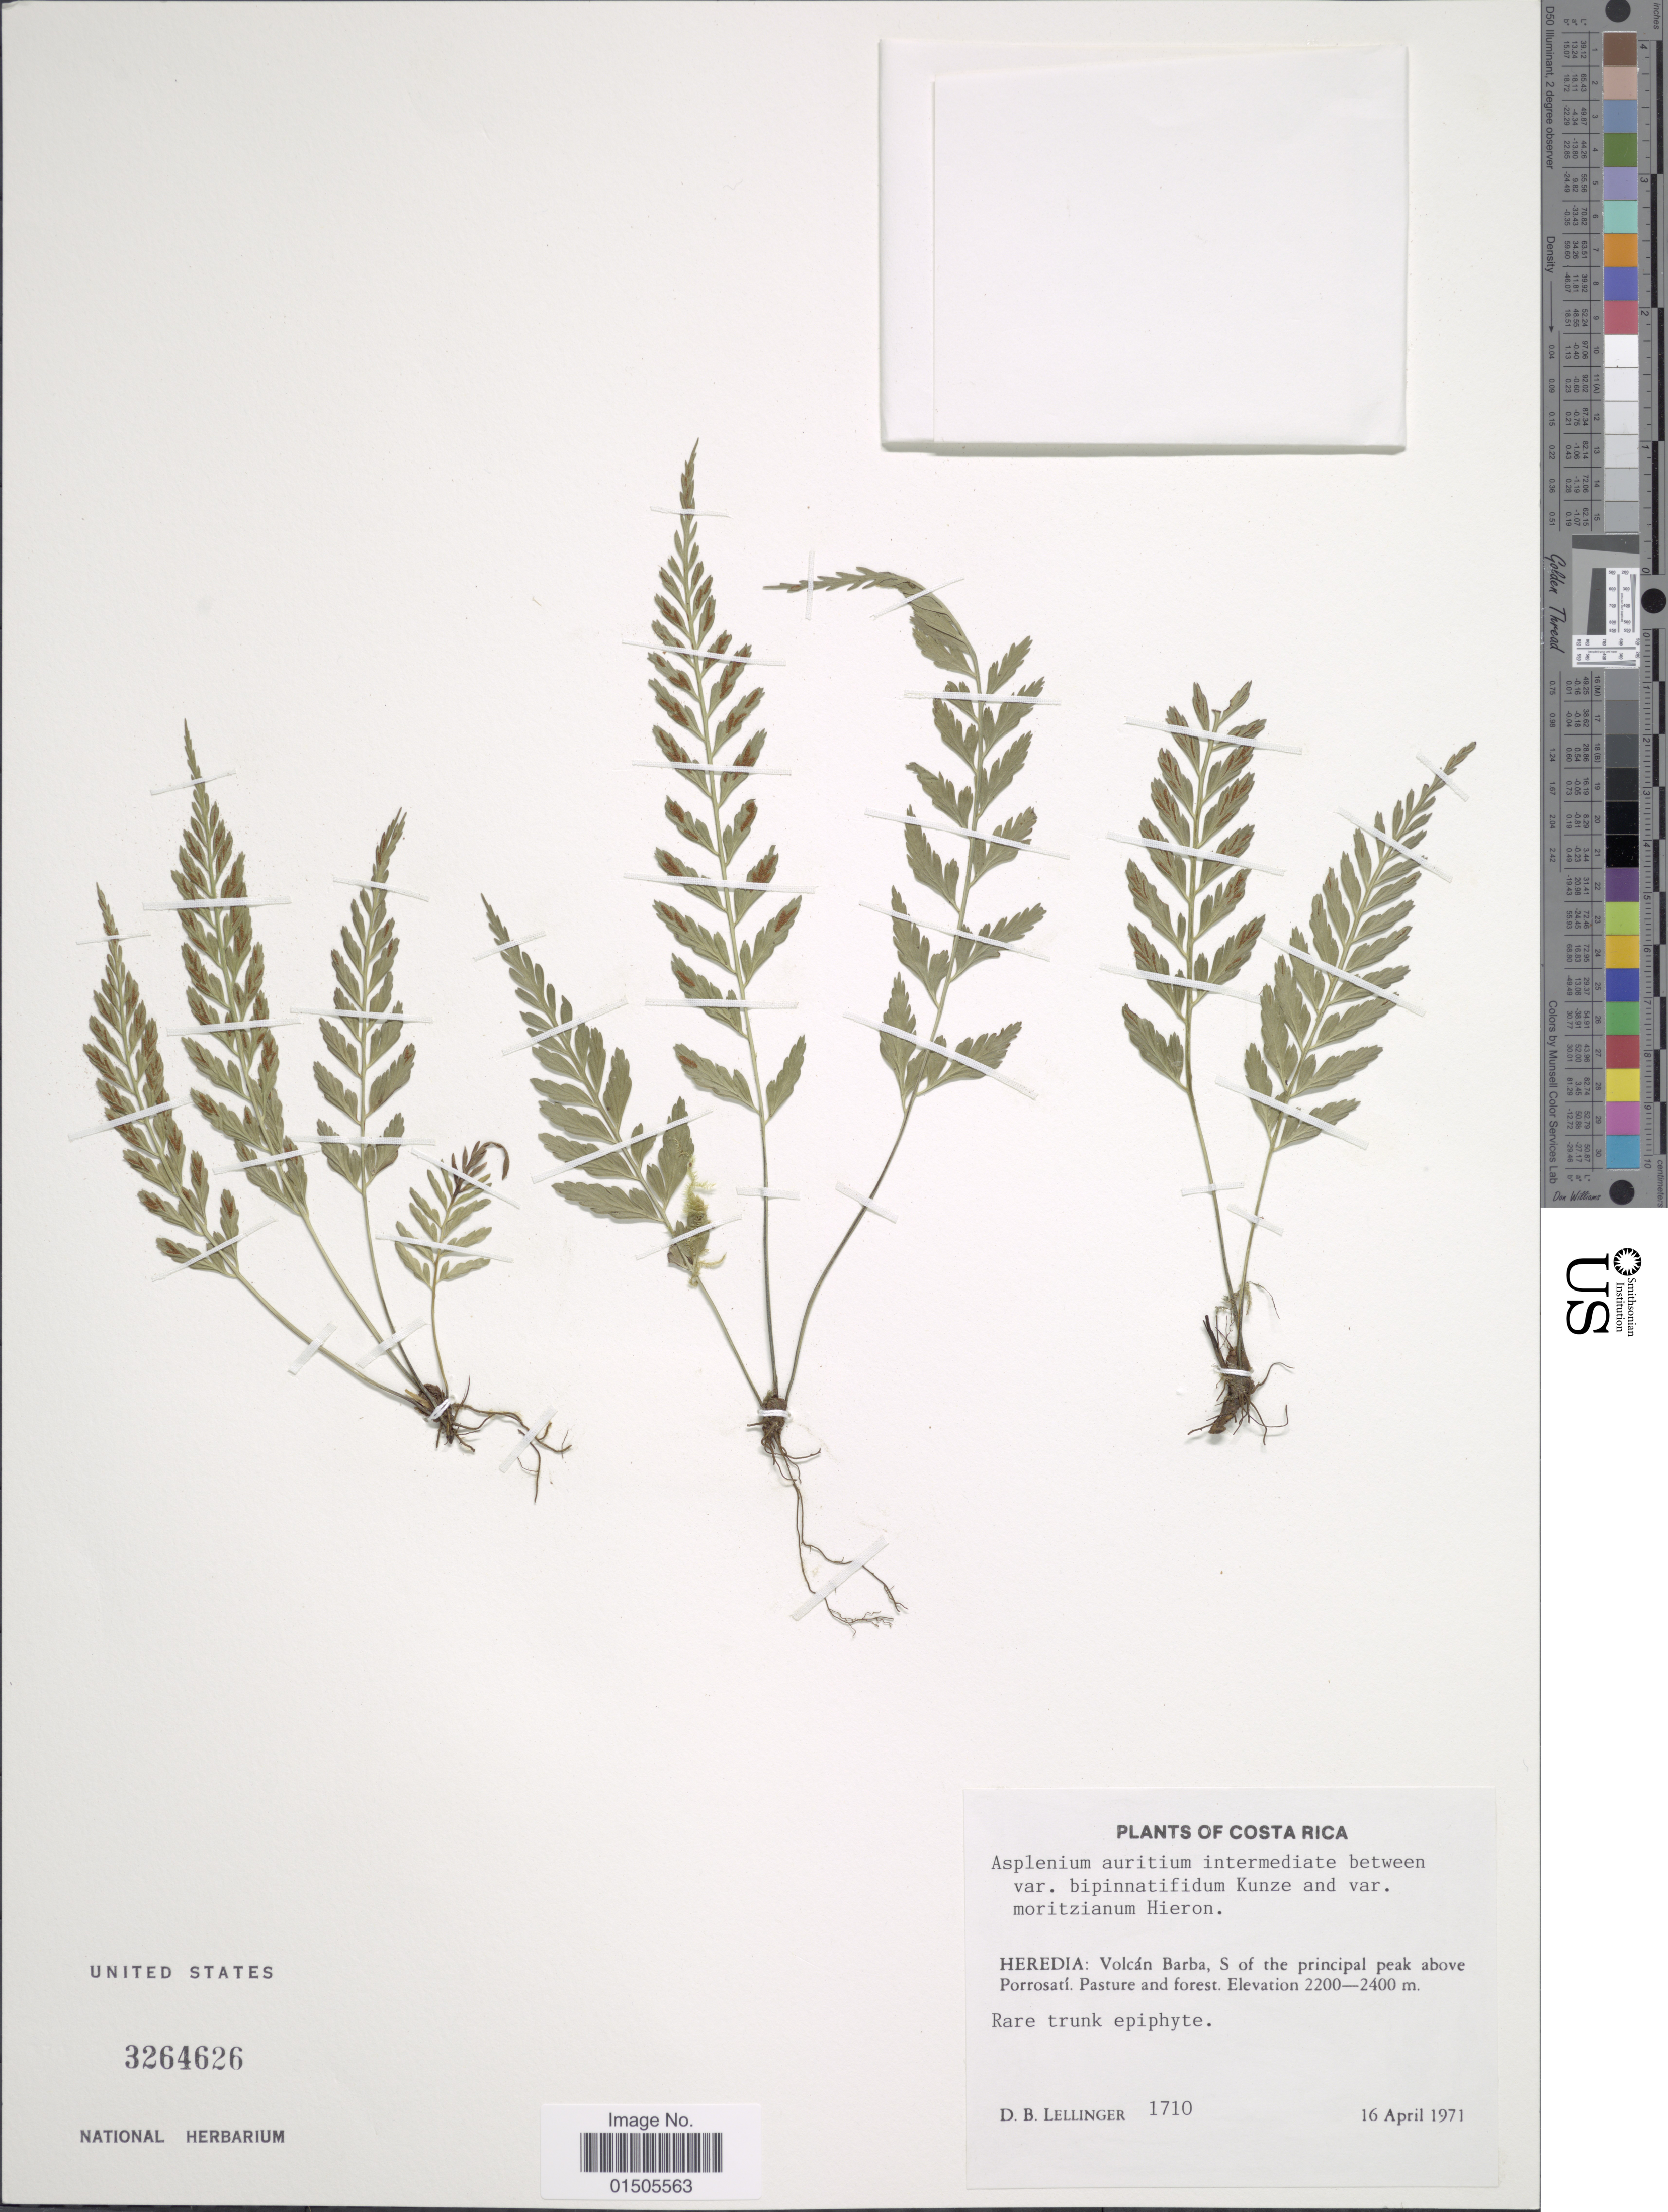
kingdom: Plantae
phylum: Tracheophyta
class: Polypodiopsida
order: Polypodiales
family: Aspleniaceae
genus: Asplenium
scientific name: Asplenium auritum var. bipinnatifidum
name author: Kunze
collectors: D. B. Lellinger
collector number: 1710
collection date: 1971-04-16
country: Costa Rica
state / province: Heredia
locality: Volcan Barba, S of the principal peak above Porrosati. Pasture and forest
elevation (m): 2200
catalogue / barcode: US 3264626